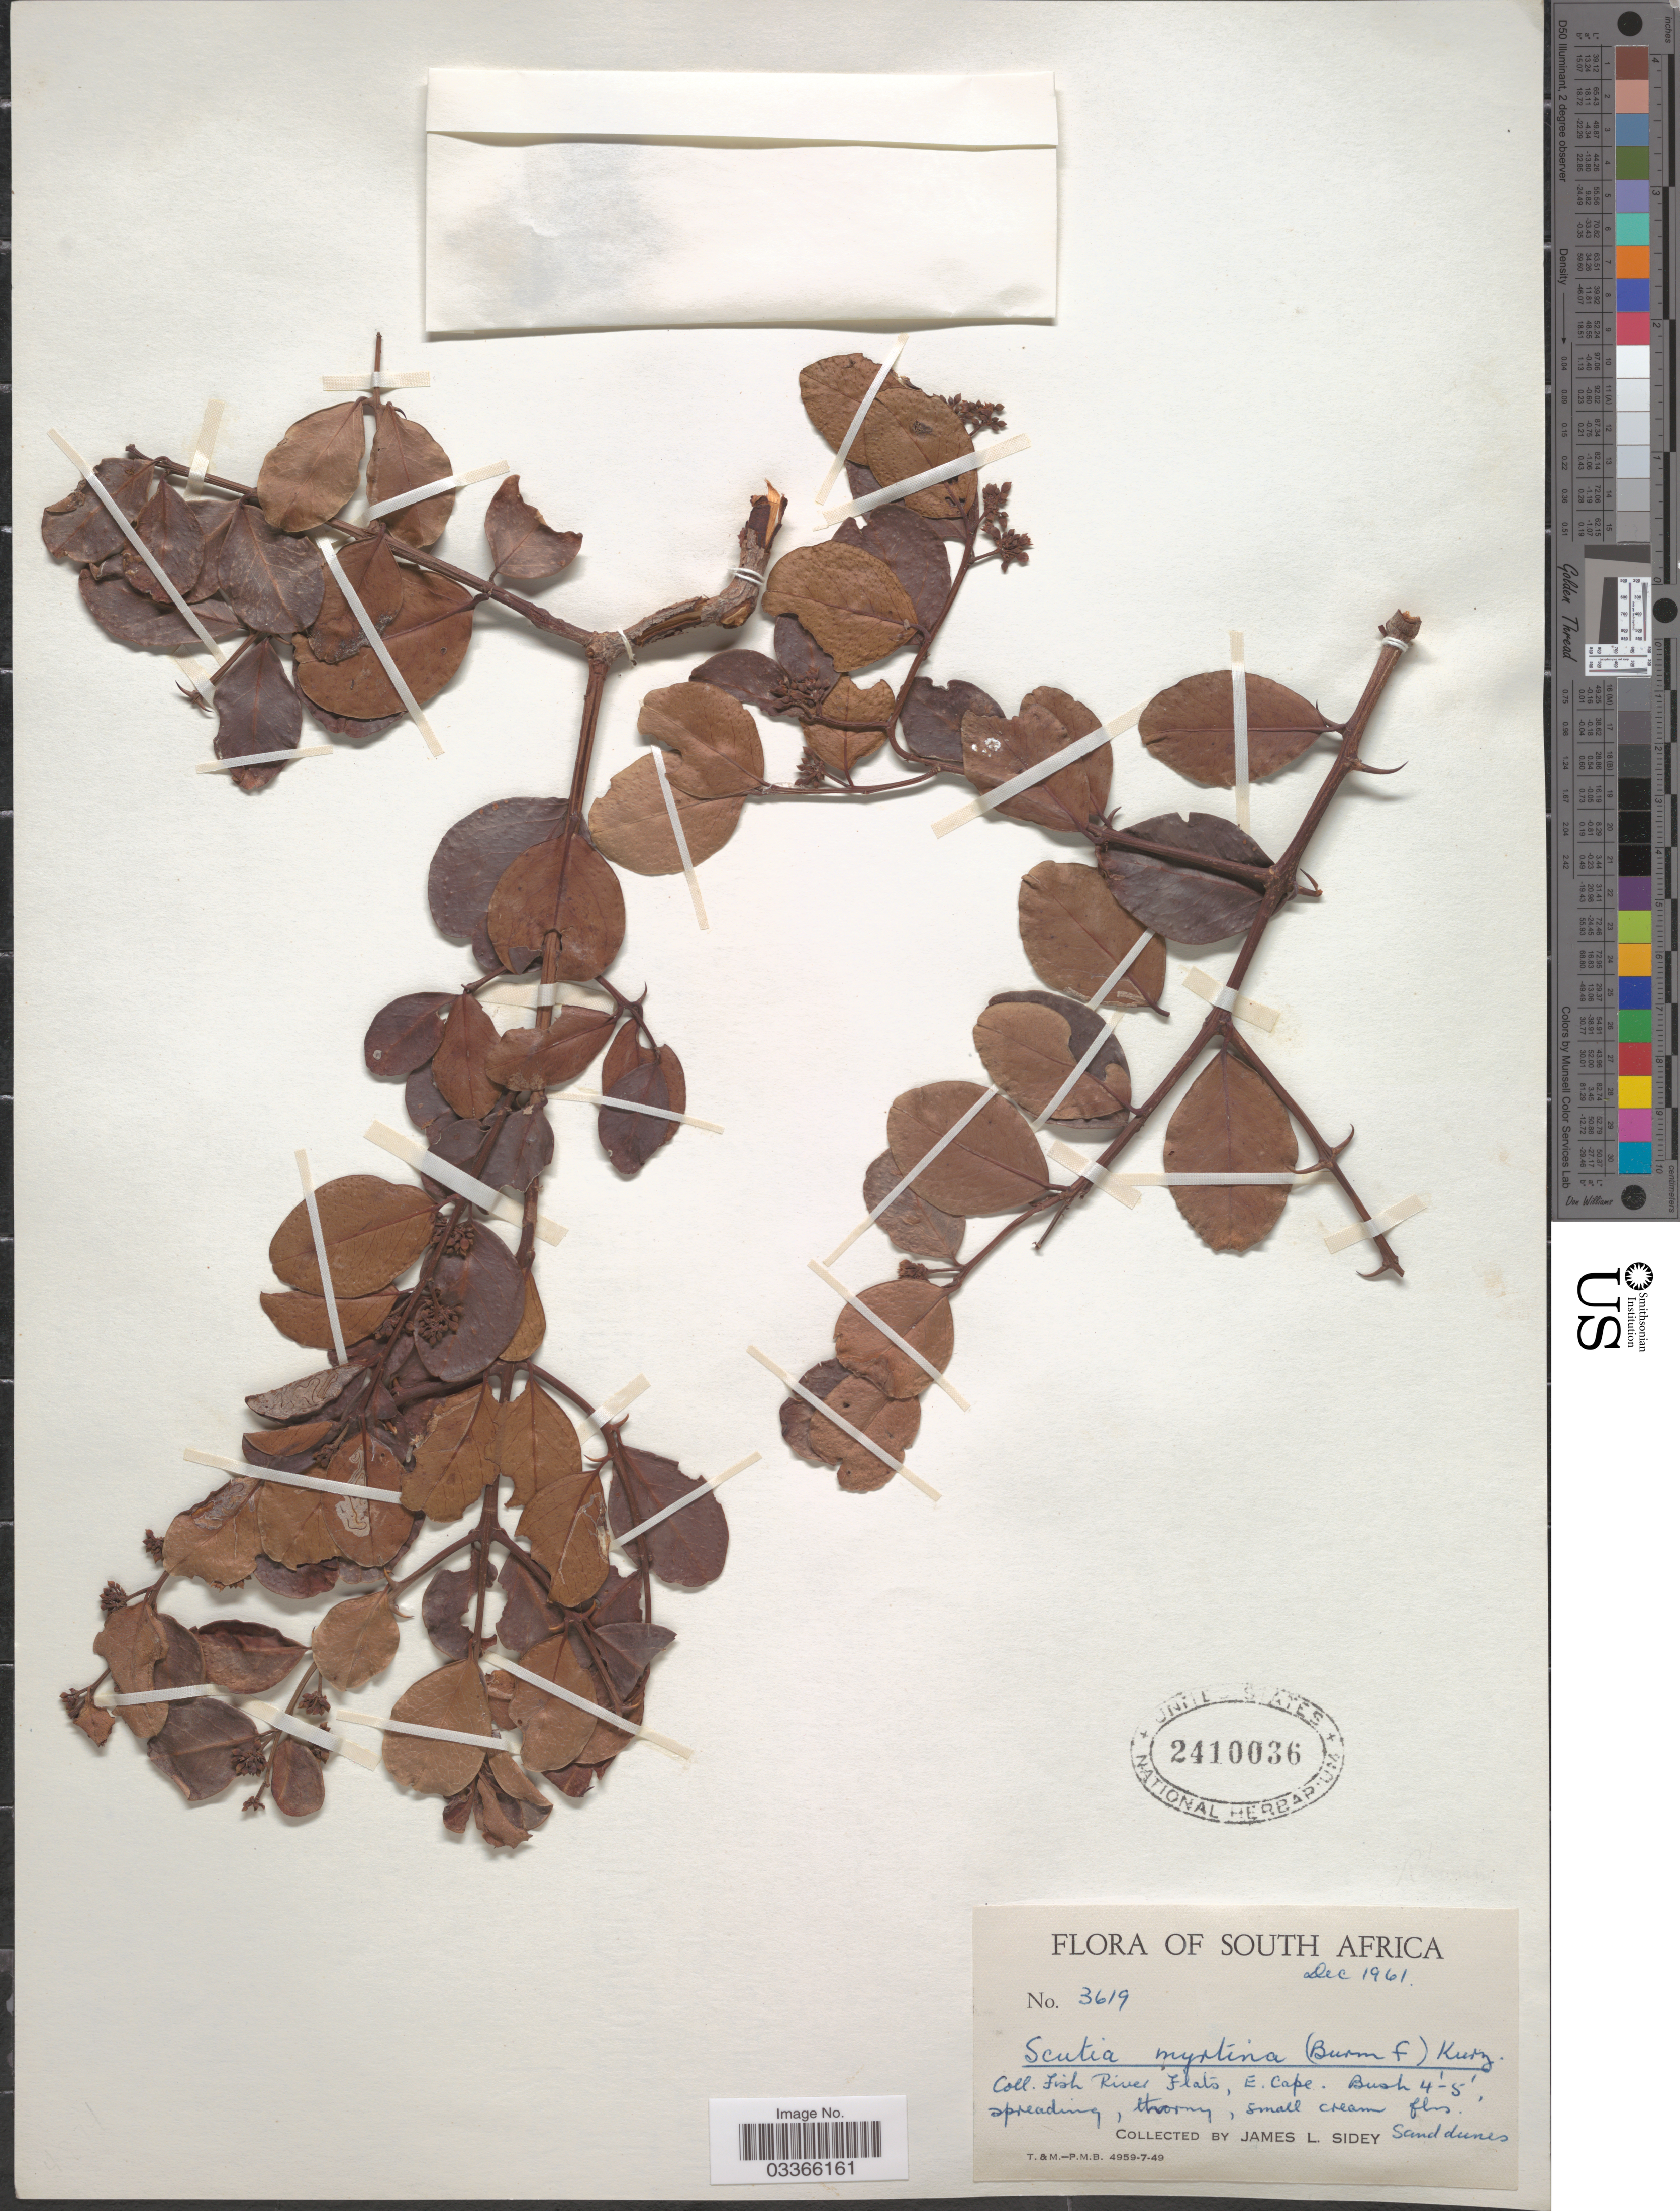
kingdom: Plantae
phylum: Tracheophyta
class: Magnoliopsida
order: Rosales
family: Rhamnaceae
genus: Scutia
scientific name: Scutia myrtina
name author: (Burm. f.) Kurz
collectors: J. L. Sidey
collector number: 3619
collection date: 1961-12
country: South Africa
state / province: Eastern Cape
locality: Fish River Flats, E. Cape.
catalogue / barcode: US 2410036